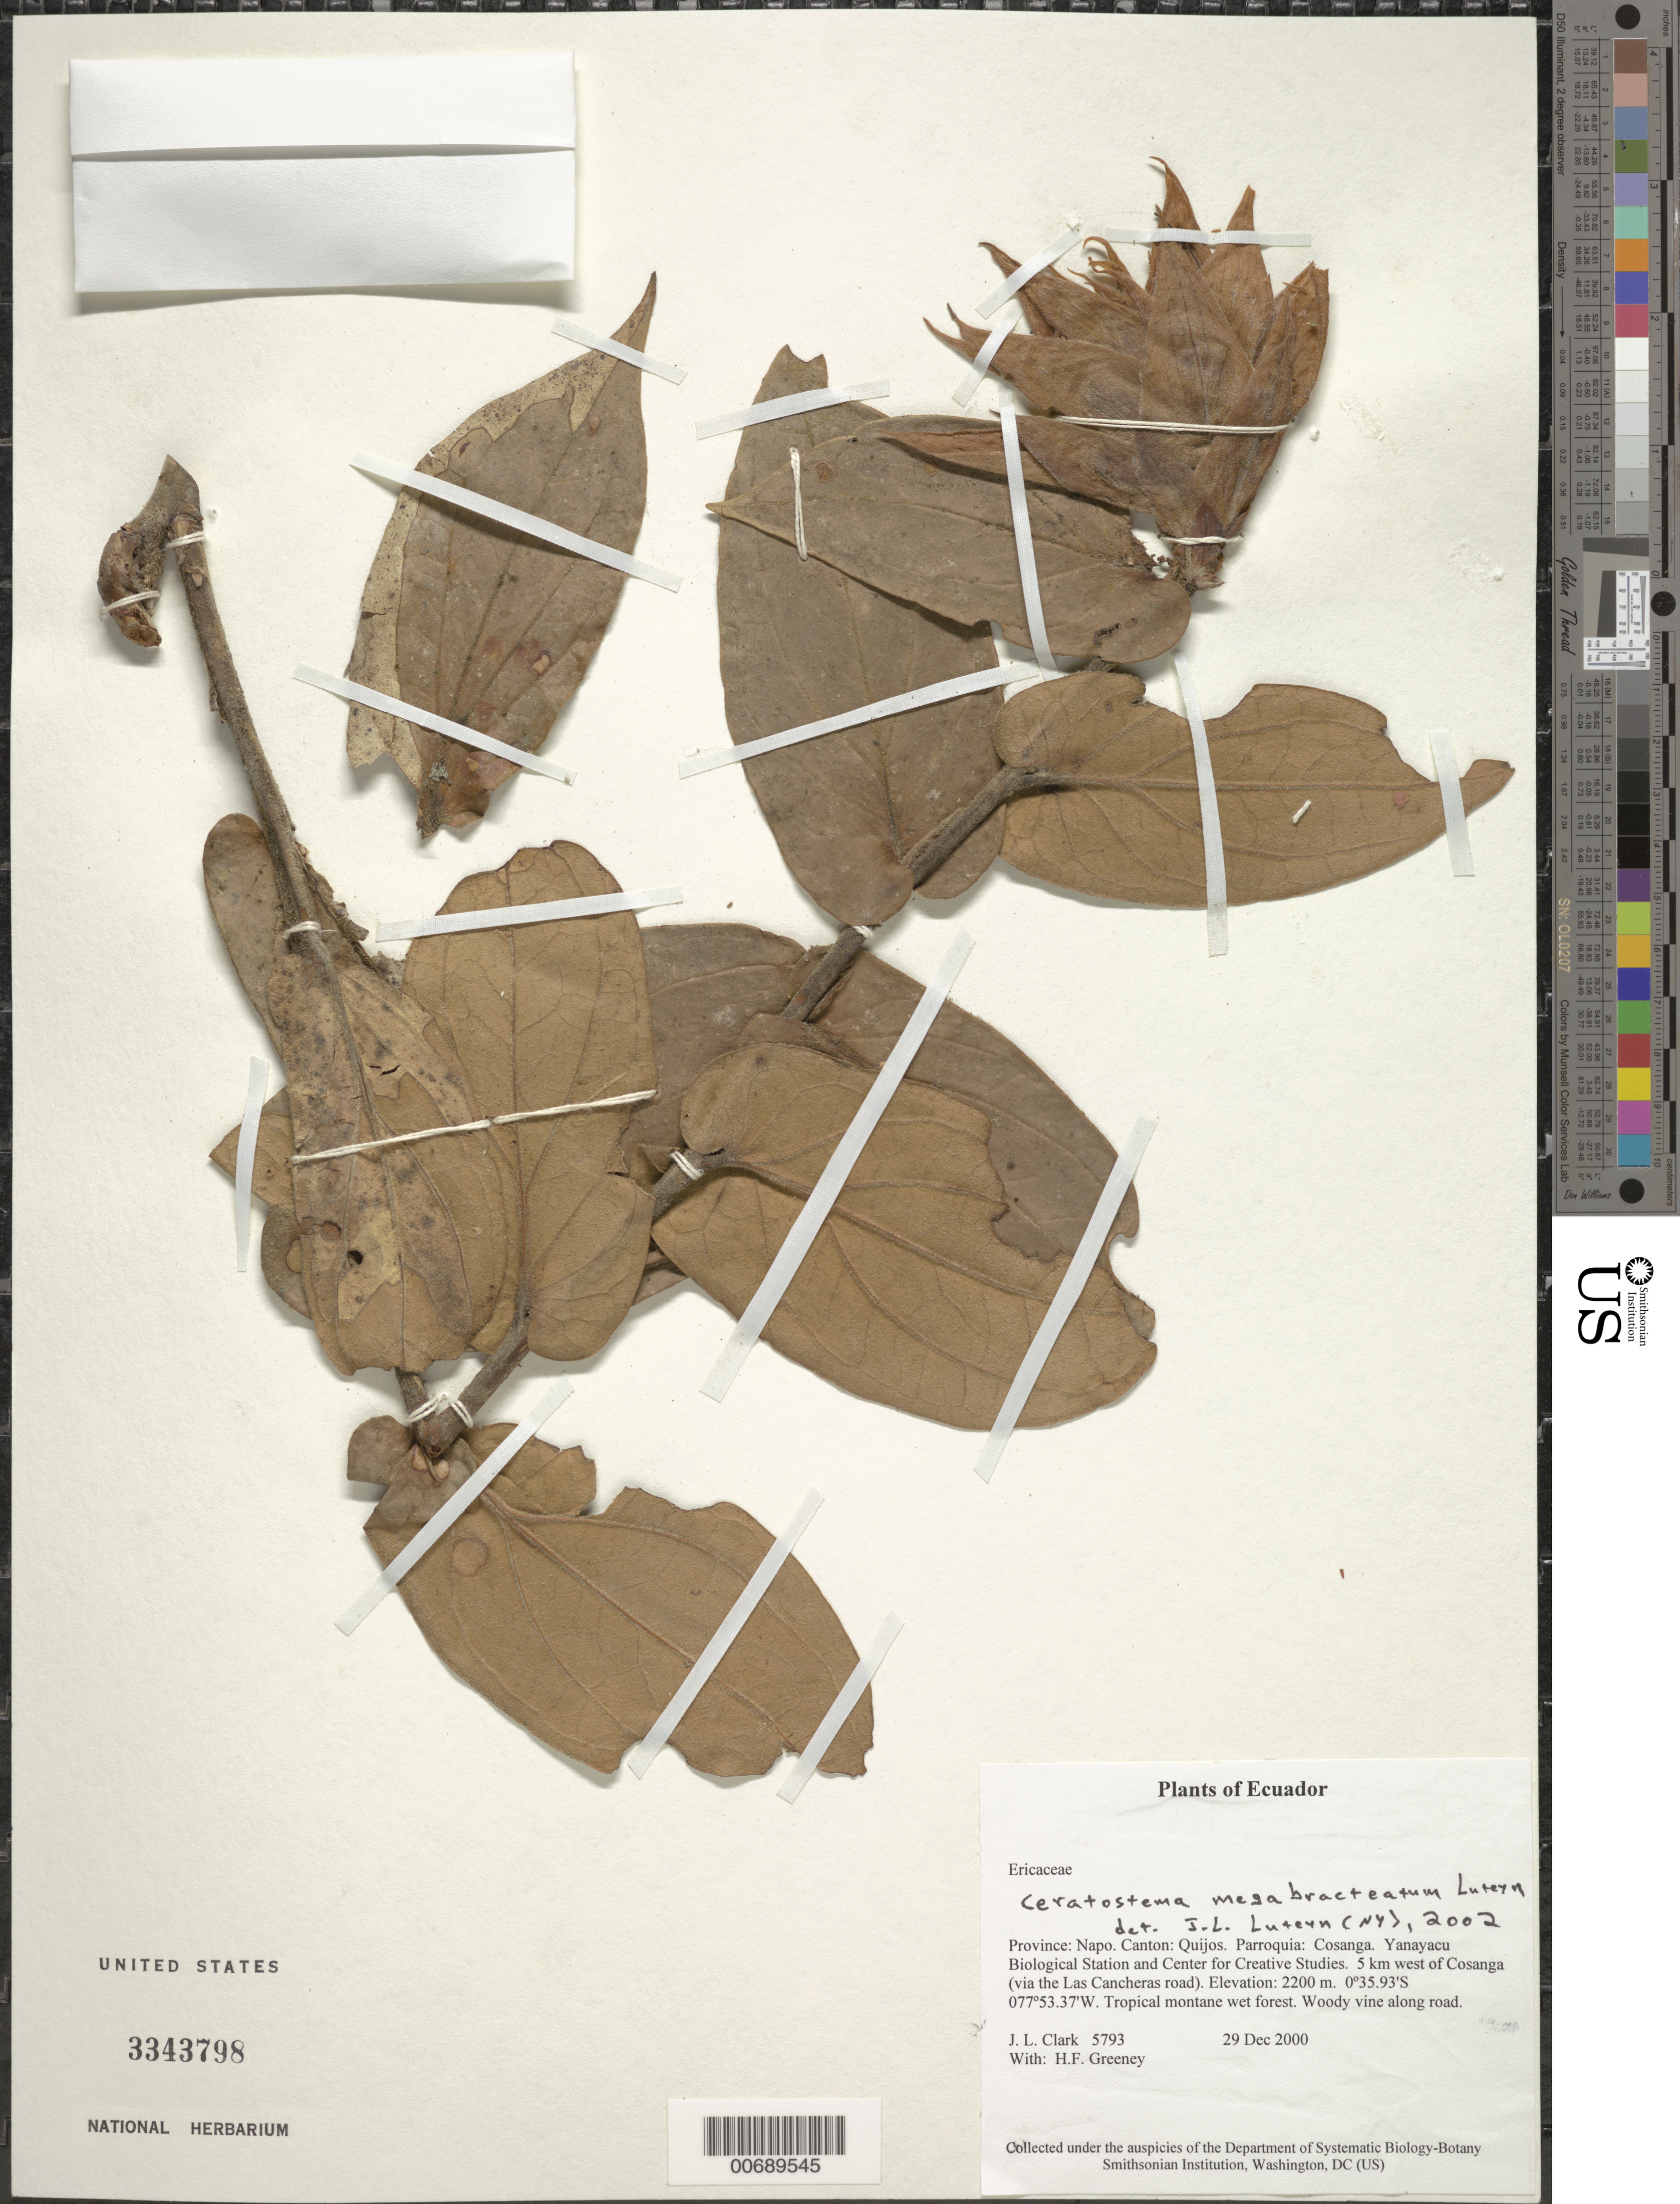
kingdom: Plantae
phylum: Tracheophyta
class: Magnoliopsida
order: Ericales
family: Ericaceae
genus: Ceratostema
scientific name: Ceratostema megabracteatum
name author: Luteyn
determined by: Luteyn, J. L.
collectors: J. L. Clark & H. Greeney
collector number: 5793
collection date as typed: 29 Dec 2000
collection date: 2000-12-29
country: Ecuador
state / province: Napo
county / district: Quijos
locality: Parroquia: Cosanga. Yanayacu Biological Station and Center for Creative Studies. 5 km west of Cosanga (via the Las Cancheras road).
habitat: Tropical montane wet forest.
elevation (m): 2200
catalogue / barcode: US 3343798